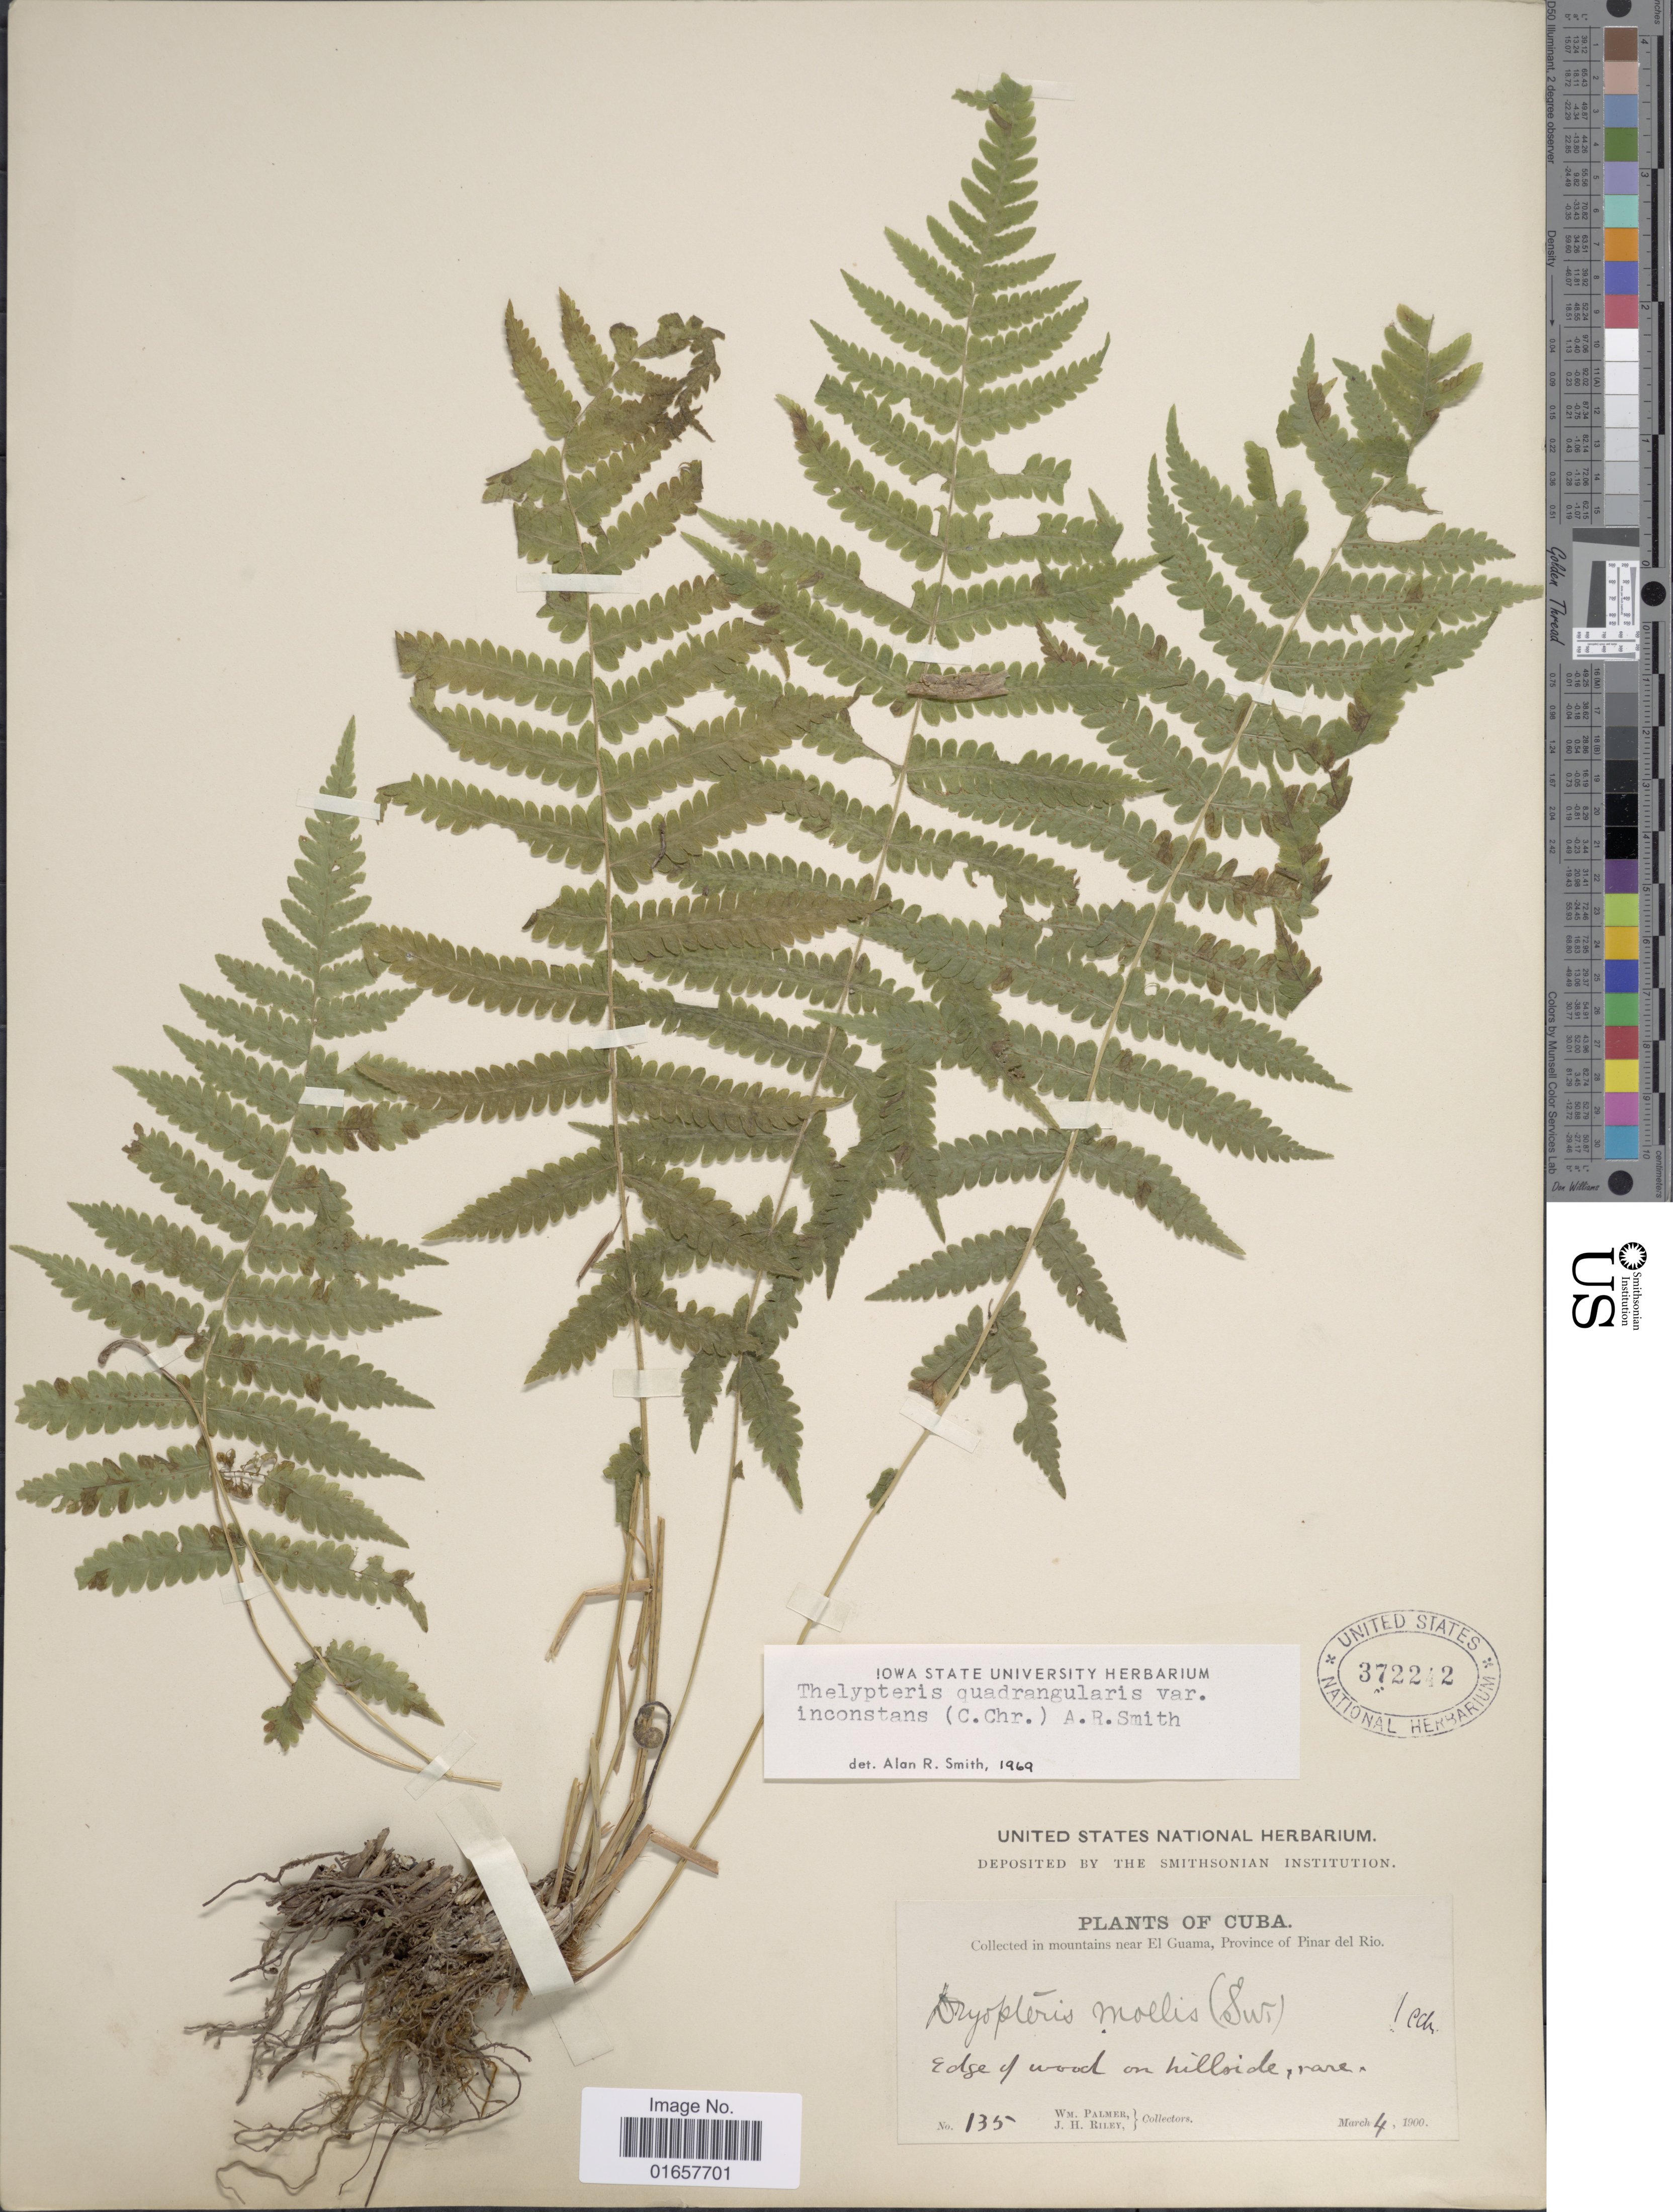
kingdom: Plantae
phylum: Tracheophyta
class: Polypodiopsida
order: Polypodiales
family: Thelypteridaceae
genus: Christella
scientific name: Christella hispidula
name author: (Decne.) Holttum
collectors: W. Palmer & J. H. Riley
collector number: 135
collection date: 1900-03-04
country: Cuba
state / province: Pinar del Río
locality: Cuba, in mountains near El Guama, edge of wood on hillside, rare.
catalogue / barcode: US 372242